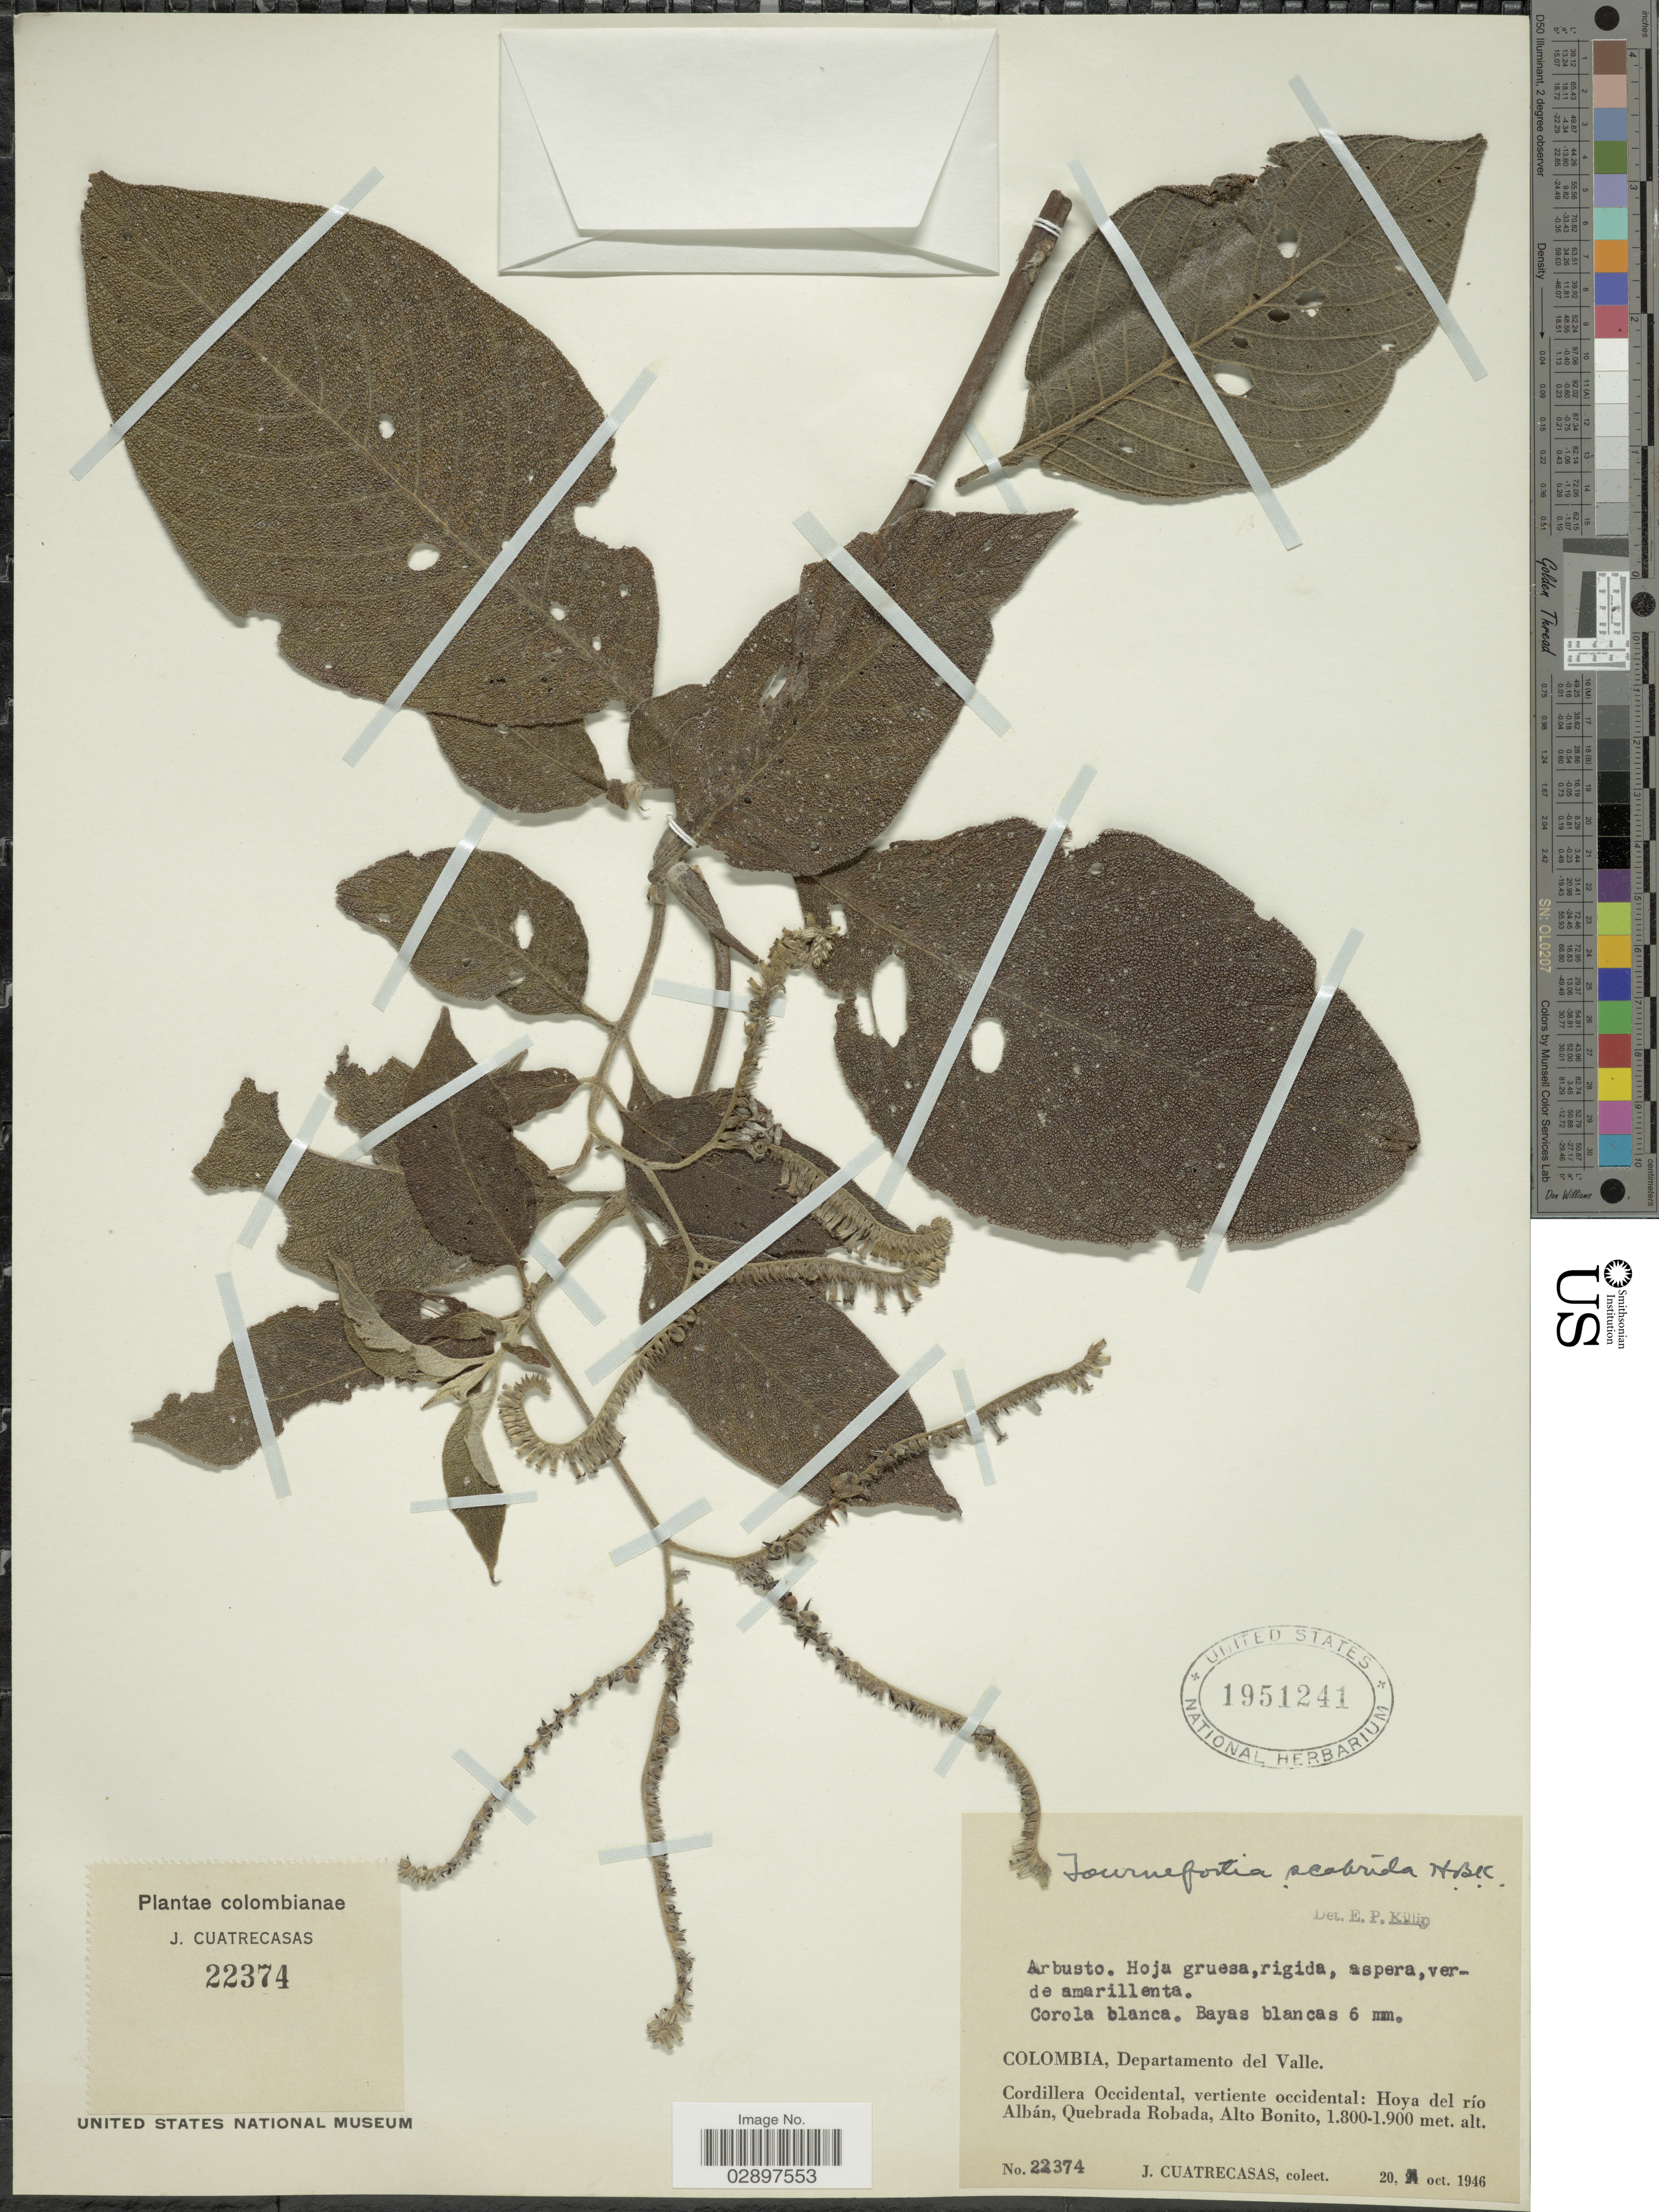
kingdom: Plantae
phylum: Tracheophyta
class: Magnoliopsida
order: Boraginales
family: Heliotropiaceae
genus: Tournefortia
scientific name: Tournefortia scabrida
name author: Kunth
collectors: J. Cuatrecasas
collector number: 22374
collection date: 1946-10-20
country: Colombia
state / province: Valle del Cauca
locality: Departamento del Valle. Cordillera Occidental, vertiente occidental: Hoya del río Albán, Quebrada Robada, Alto Bonito.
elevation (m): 1800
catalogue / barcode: US 1951241